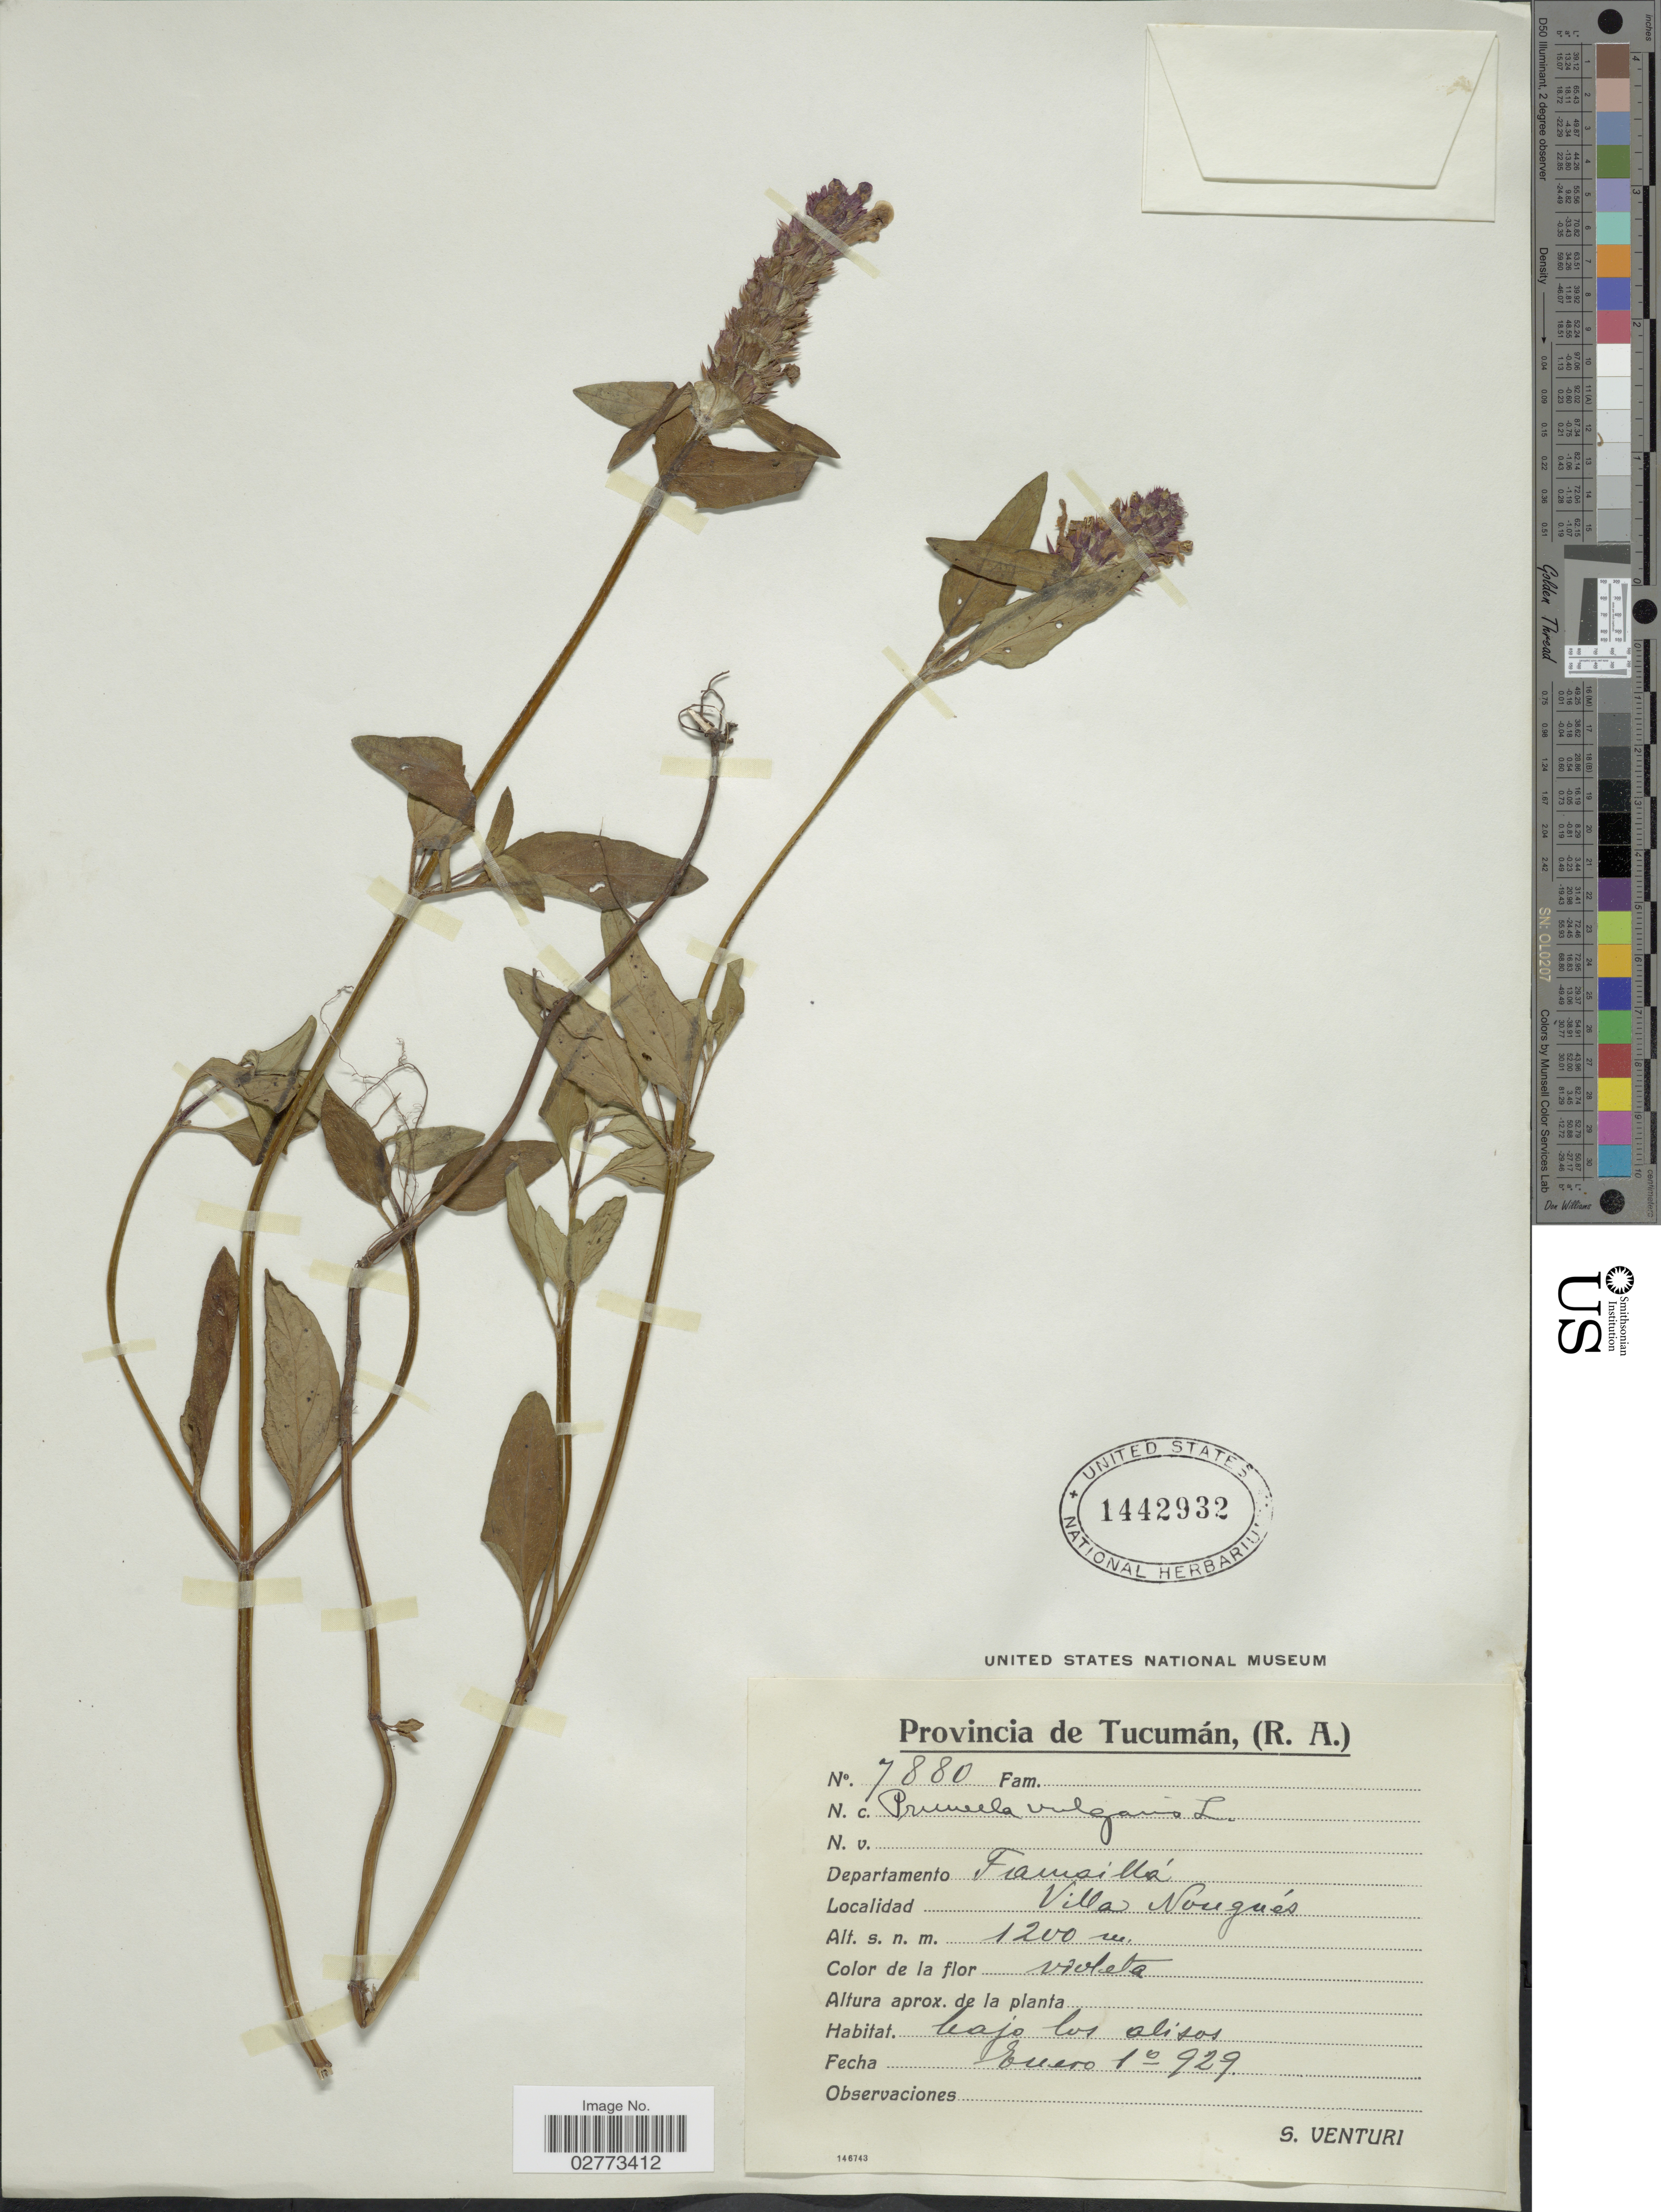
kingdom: Plantae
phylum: Tracheophyta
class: Magnoliopsida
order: Lamiales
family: Lamiaceae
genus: Prunella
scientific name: Prunella vulgaris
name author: L.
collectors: S. Venturi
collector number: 7880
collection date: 1929-01-01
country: Argentina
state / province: Tucuman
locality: Departamento Famailla. Villa Nougués.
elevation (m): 1200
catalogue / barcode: US 1442932